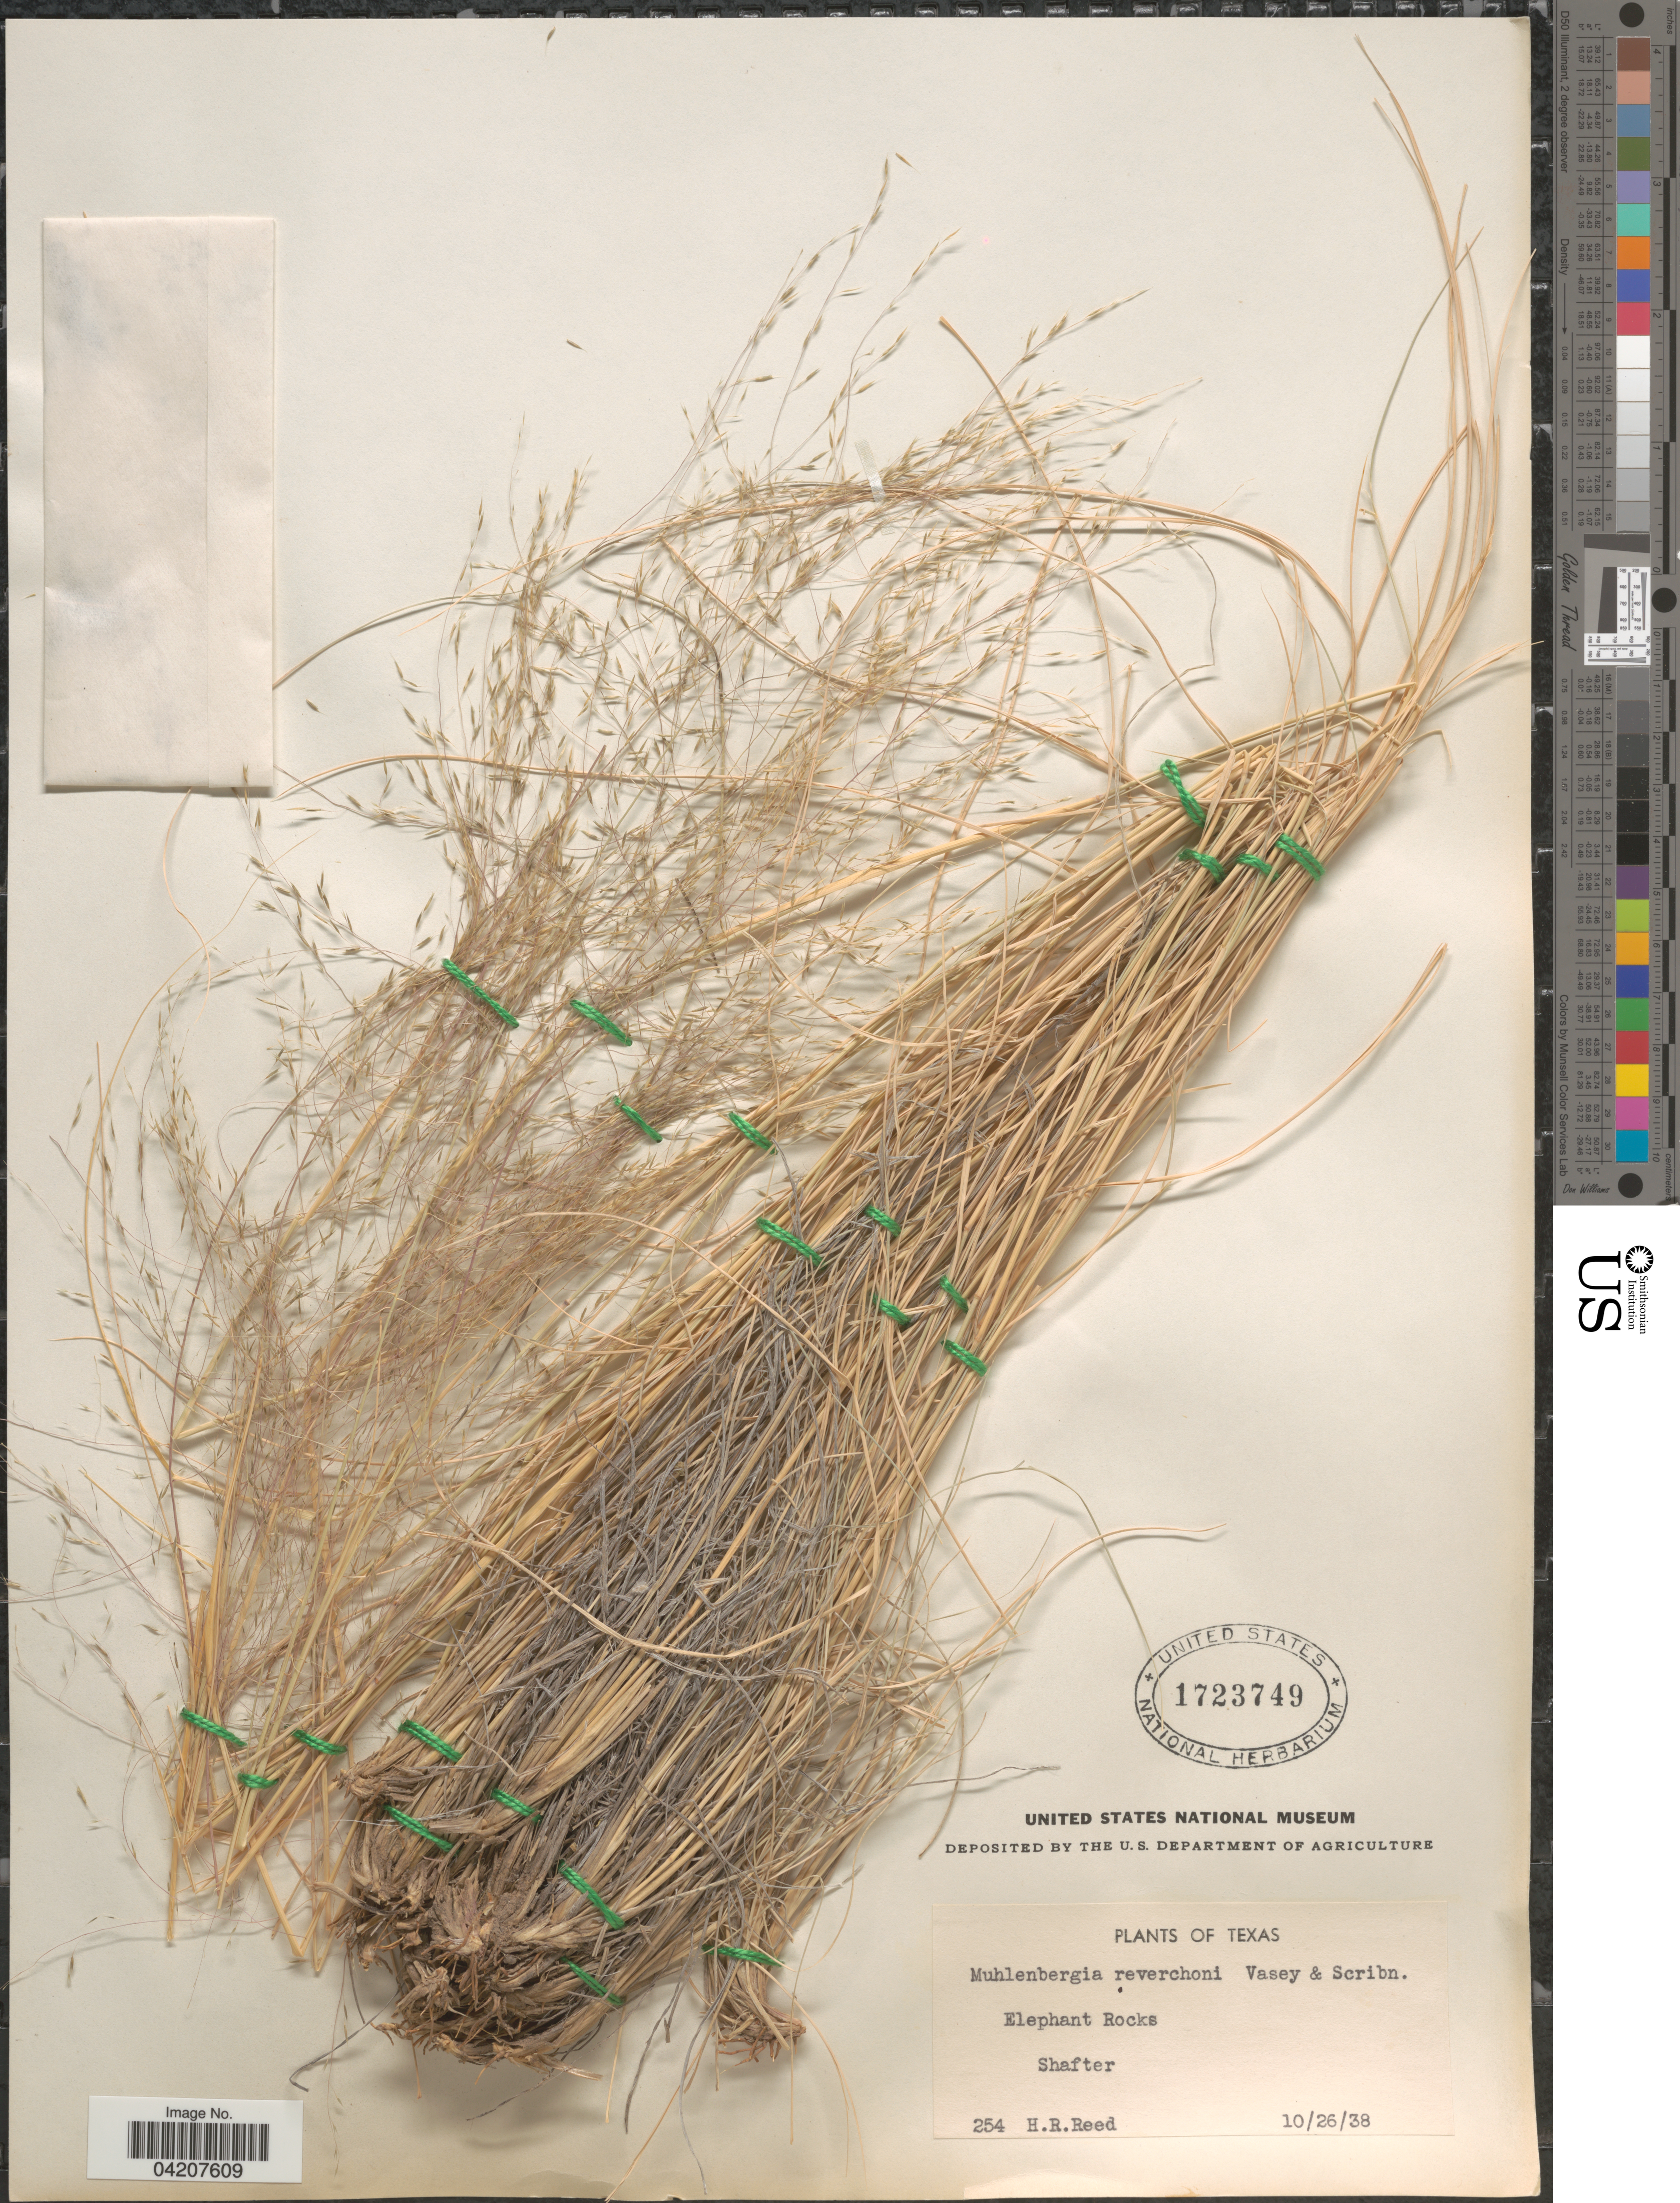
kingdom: Plantae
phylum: Tracheophyta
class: Liliopsida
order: Poales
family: Poaceae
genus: Muhlenbergia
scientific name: Muhlenbergia arenicola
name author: Buckley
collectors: H. Reed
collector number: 254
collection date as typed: Transcribed d/m/y: 26/10/38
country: United States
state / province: Texas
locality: Elephant Rocks. Shafter.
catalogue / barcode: US 1723749